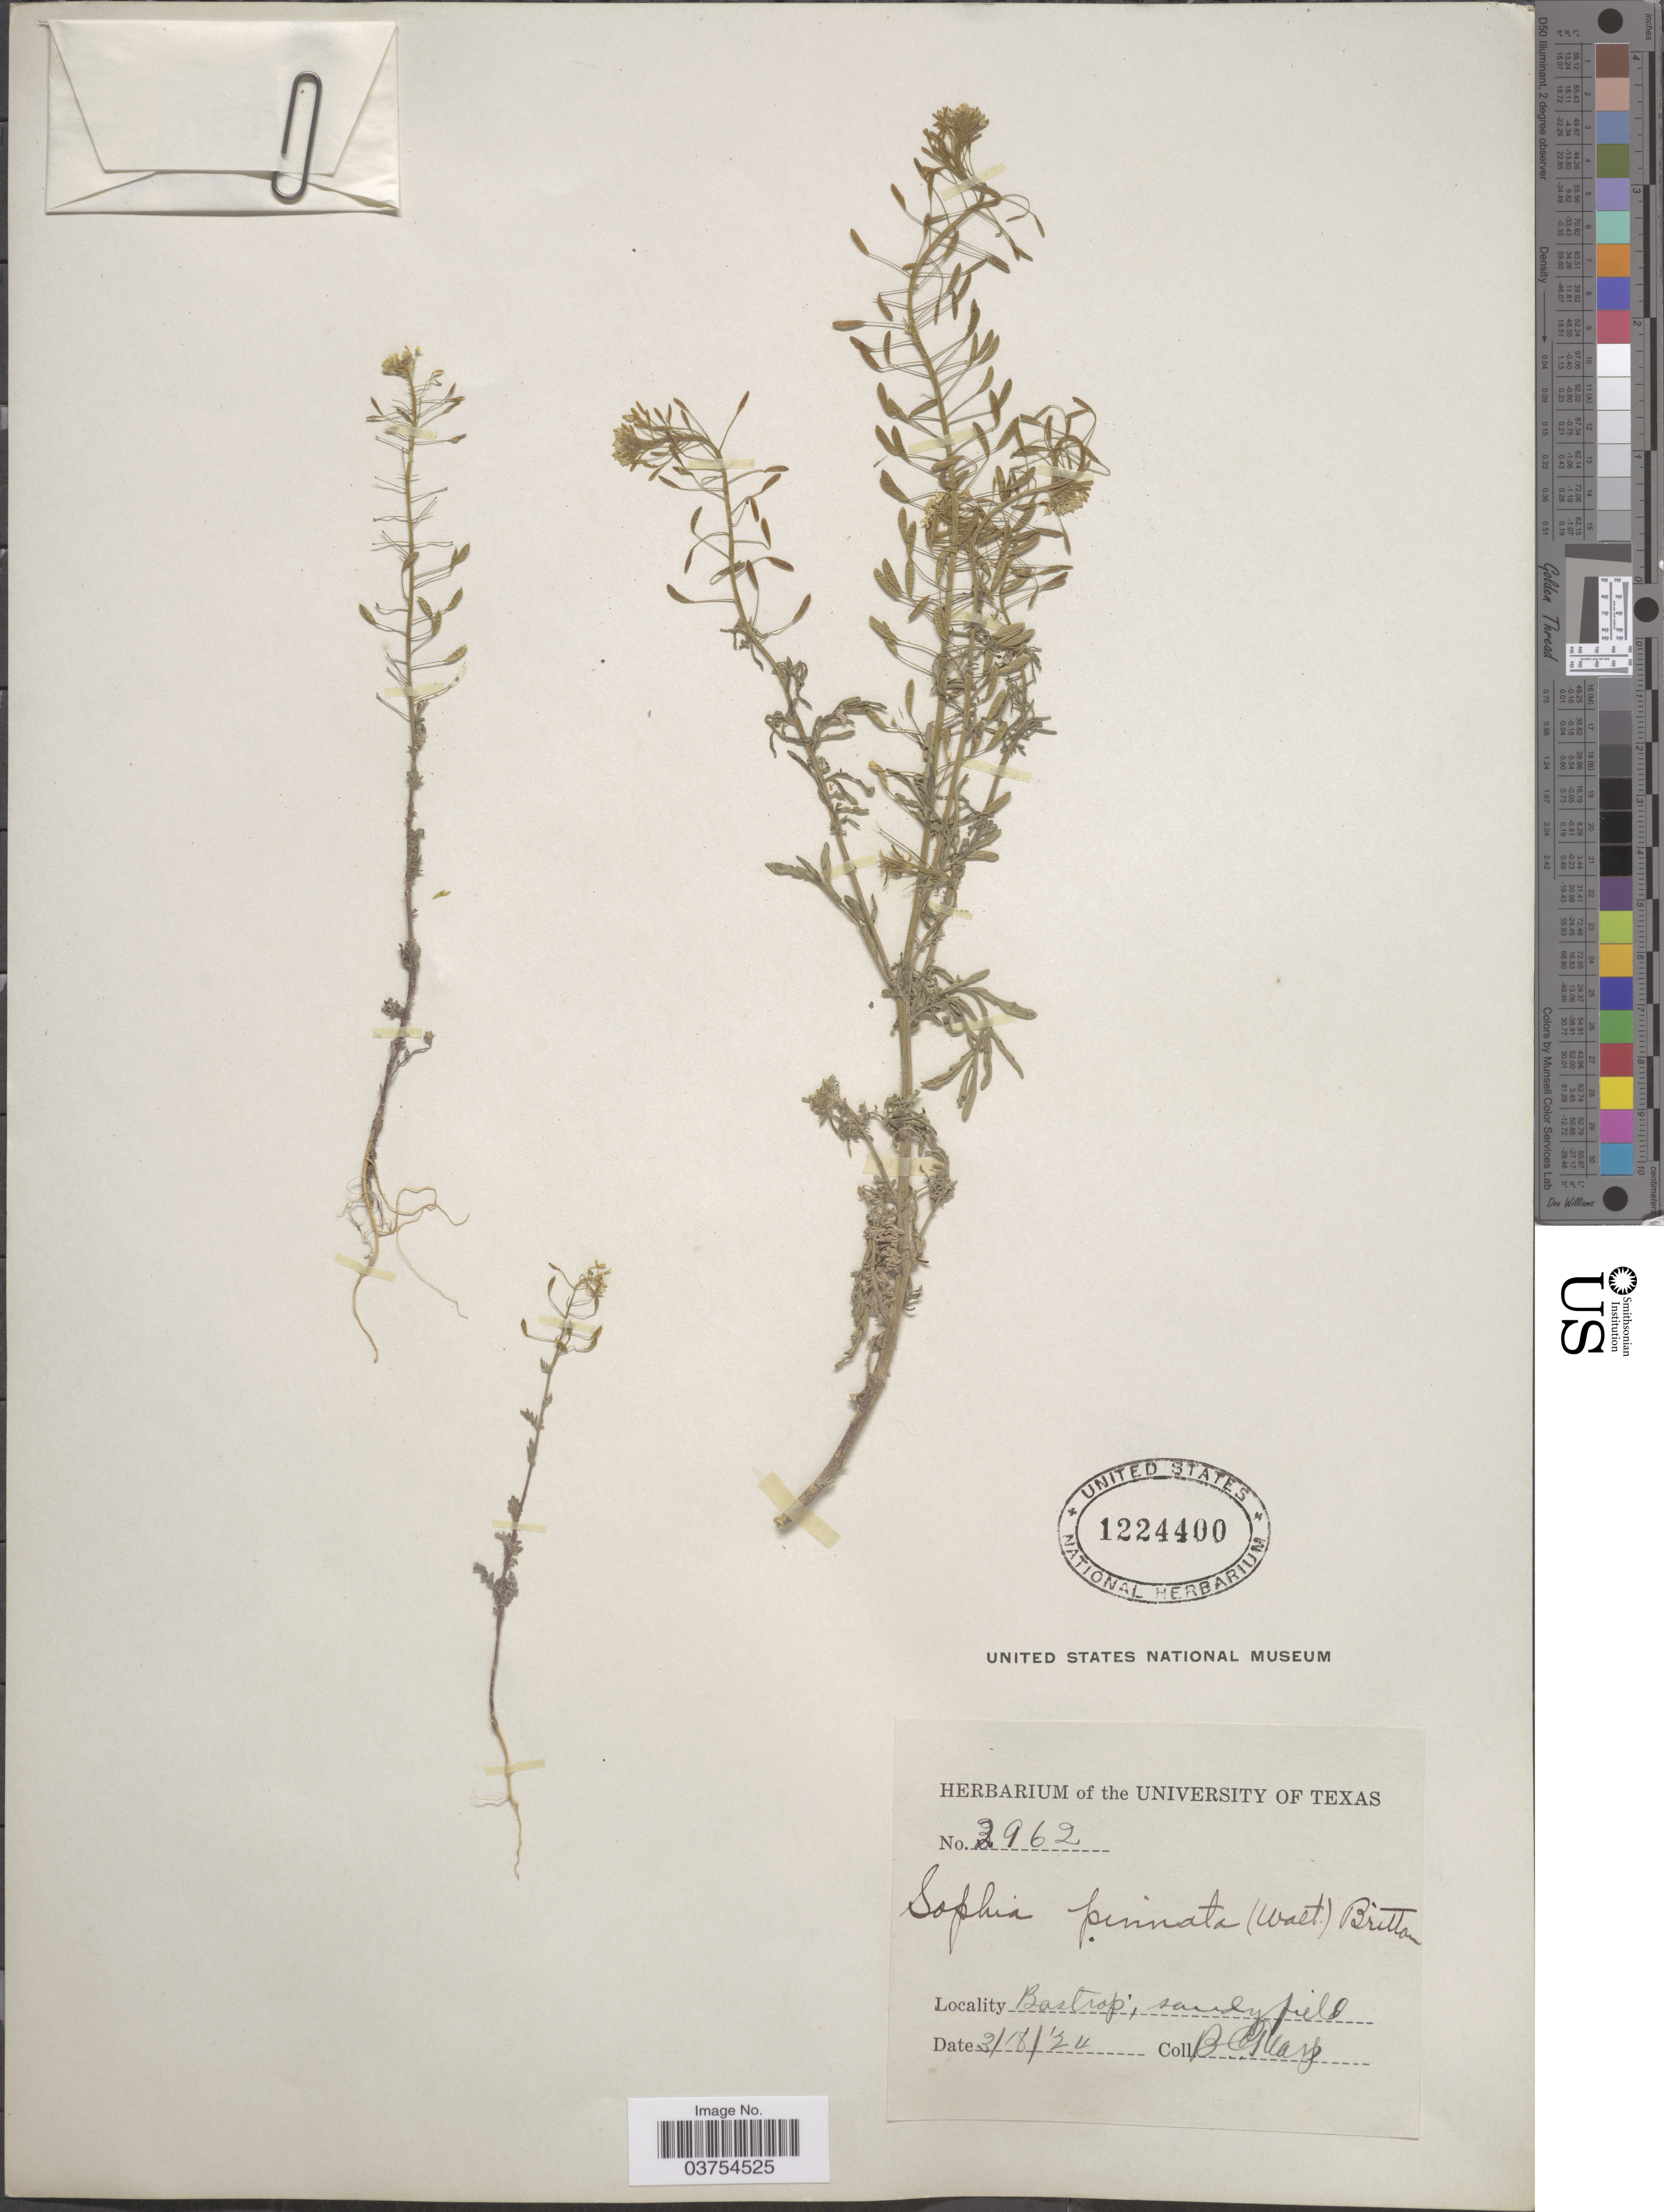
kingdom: Plantae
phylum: Tracheophyta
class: Magnoliopsida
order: Brassicales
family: Brassicaceae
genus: Descurainia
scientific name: Descurainia pinnata subsp. typica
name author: (C.A. Mey.) Detling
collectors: B. C. Tharp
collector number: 2962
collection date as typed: Transcribed d/m/y: 18/3/24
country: United States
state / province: Texas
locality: Bastrop, sandy field.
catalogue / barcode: US 1224400